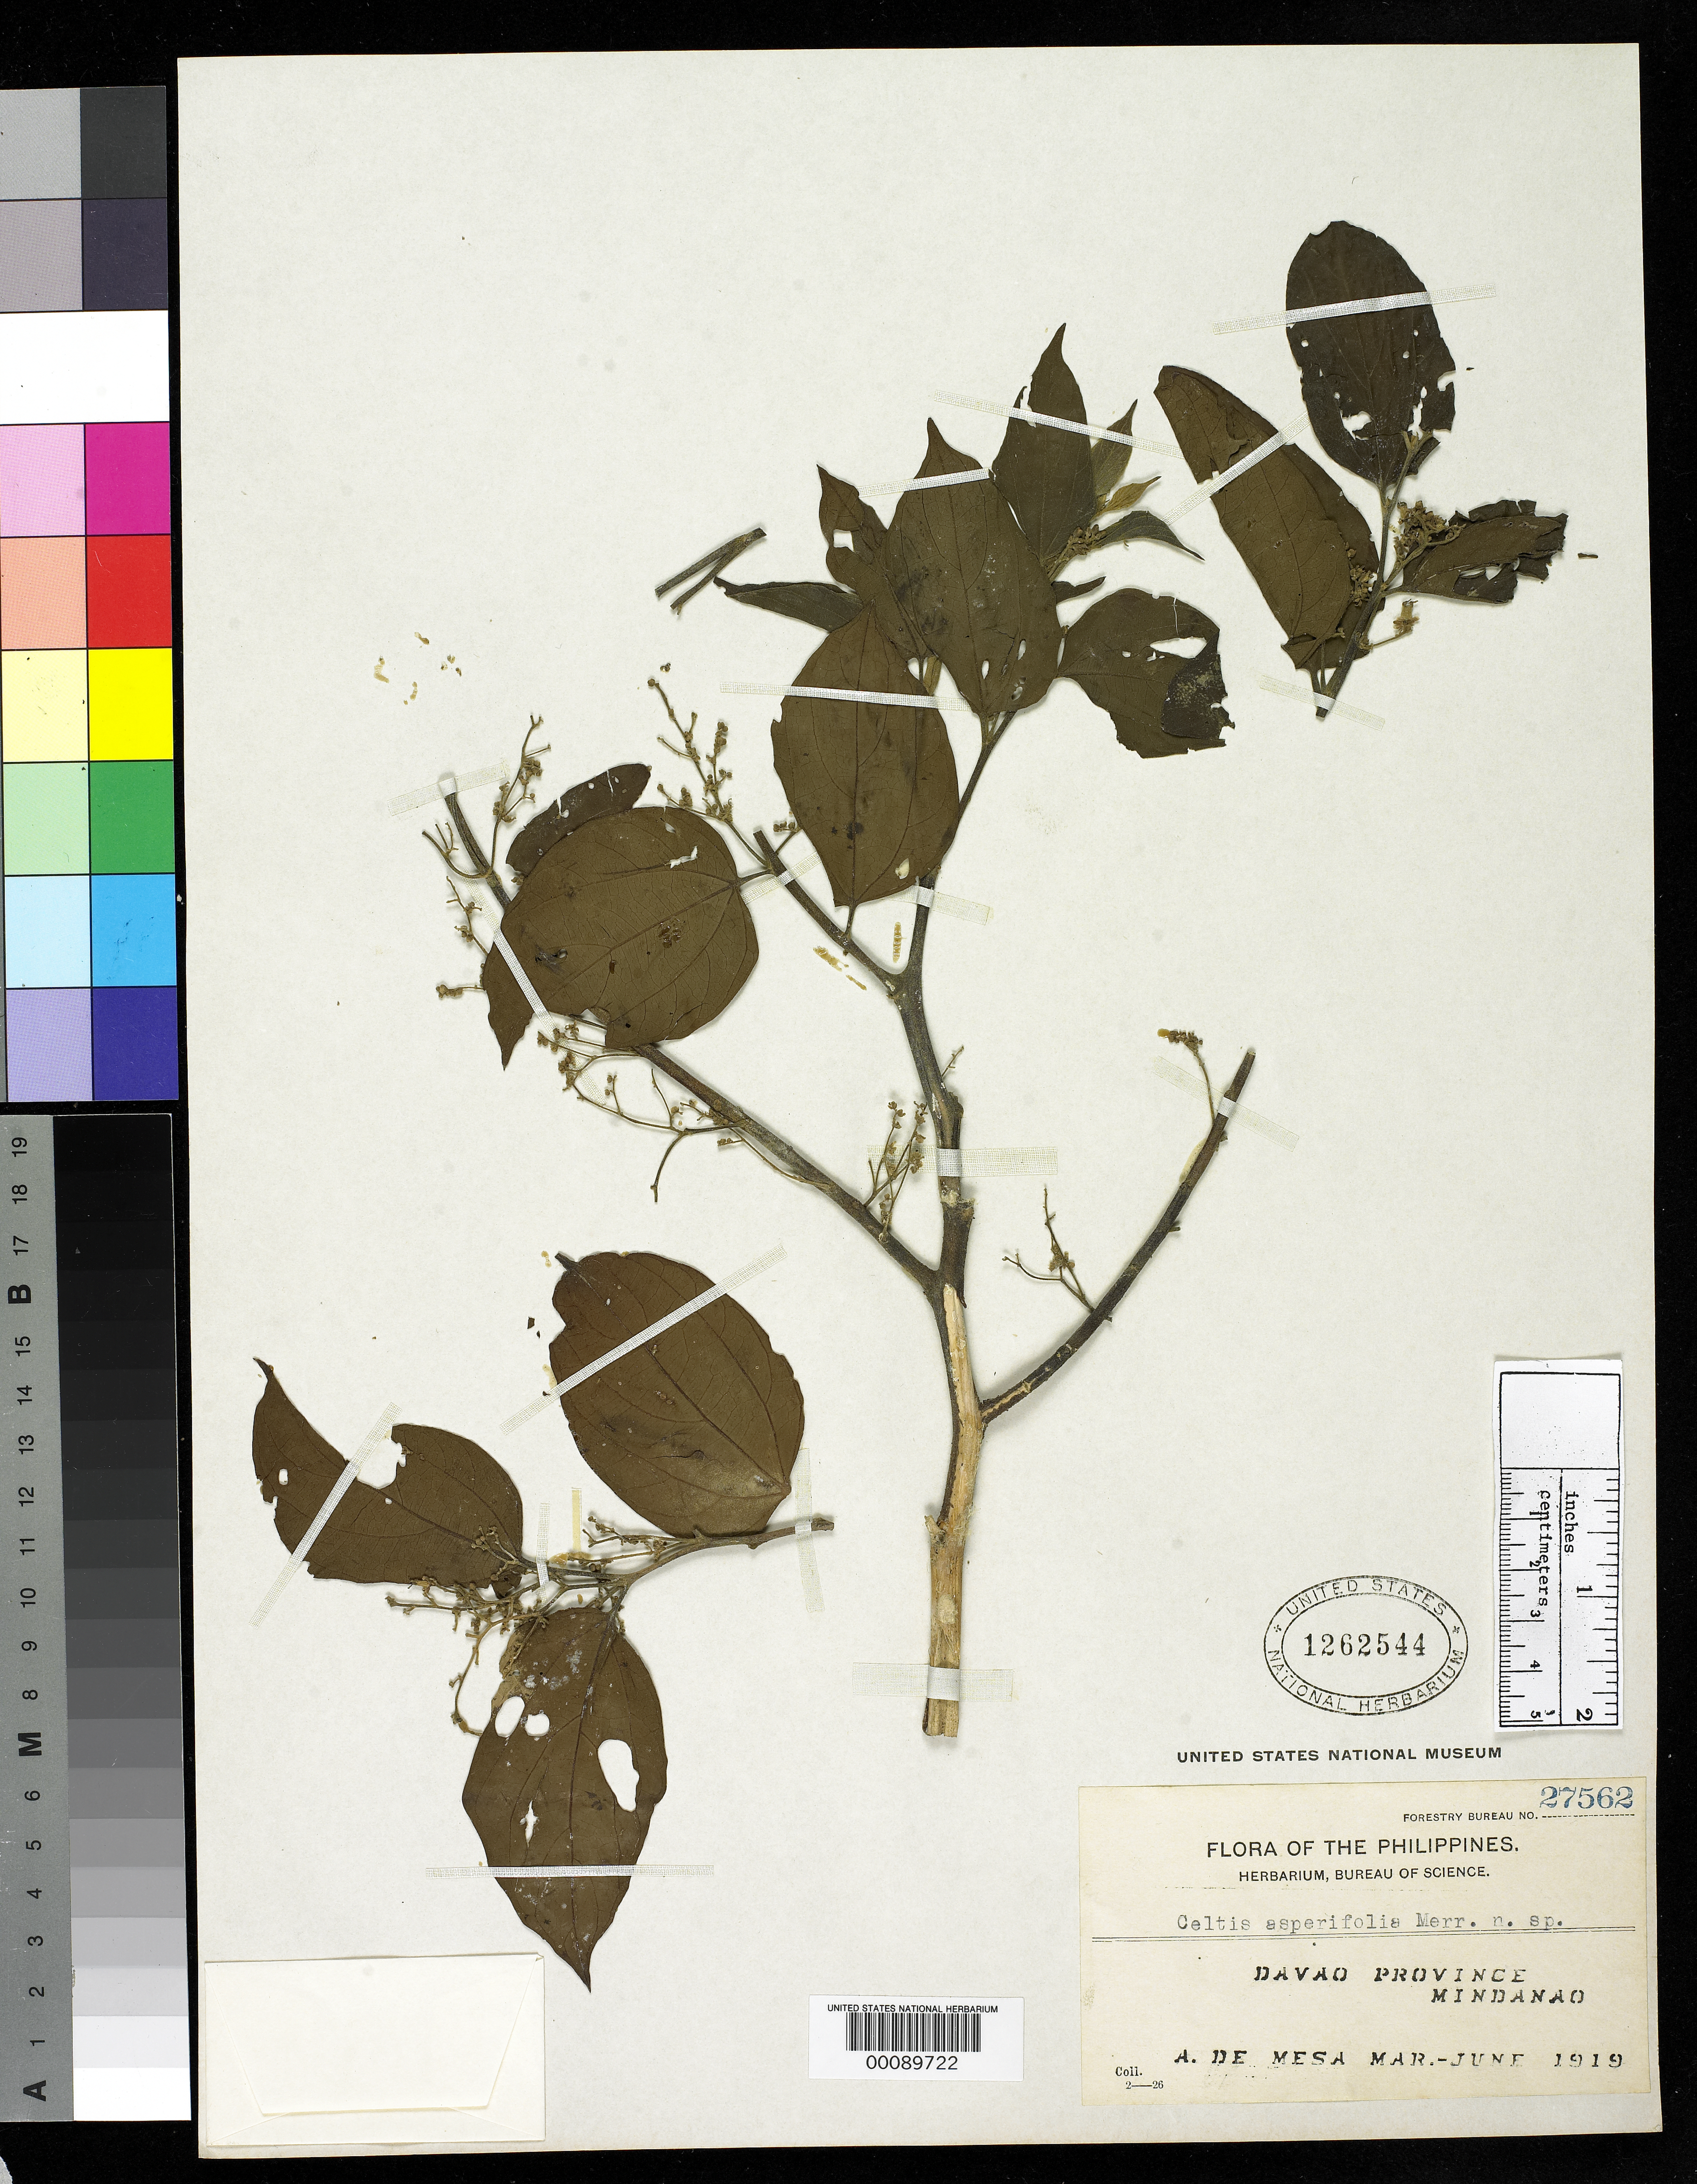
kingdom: Plantae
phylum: Tracheophyta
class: Magnoliopsida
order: Rosales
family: Cannabaceae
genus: Celtis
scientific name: Celtis asperifolia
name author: Merr.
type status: Isotype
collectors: A. de Mesa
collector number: Bur. Sci. 27562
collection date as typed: Mar 1919 to -- Jun 1919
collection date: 1919-03/1919-06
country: Philippines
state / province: Davao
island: Mindanao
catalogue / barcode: US 1262544